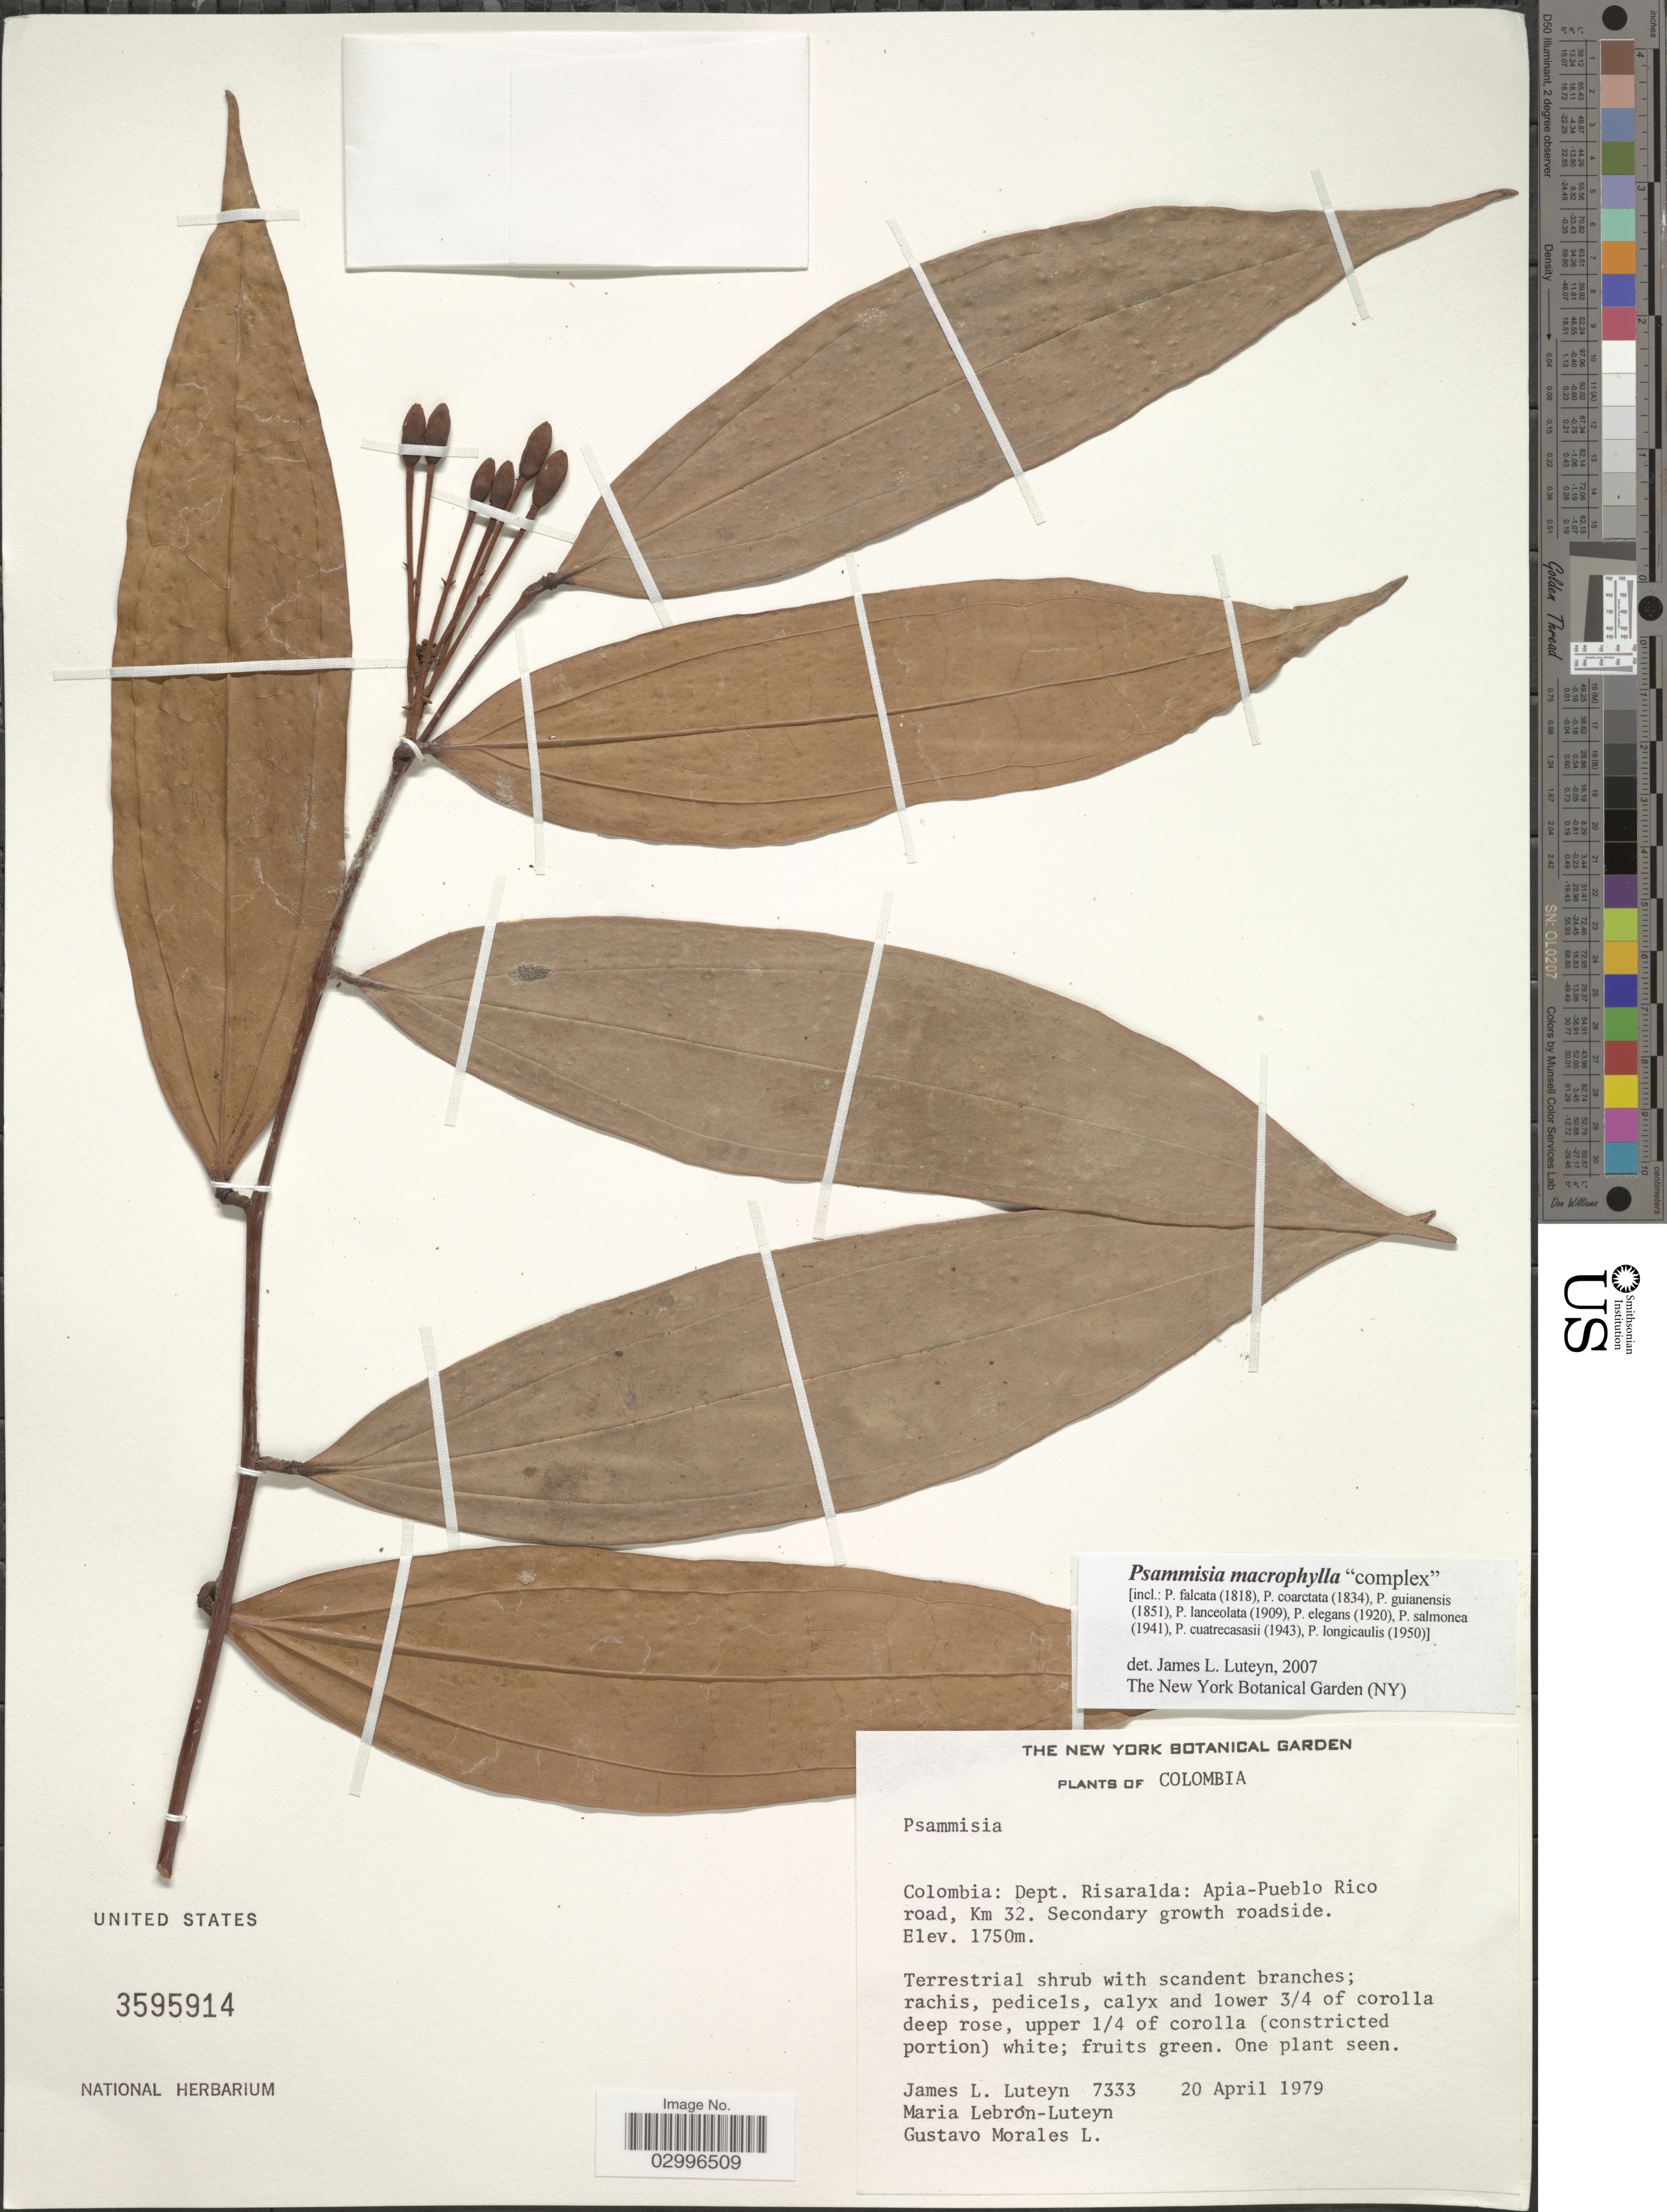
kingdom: Plantae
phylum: Tracheophyta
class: Magnoliopsida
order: Ericales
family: Ericaceae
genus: Psammisia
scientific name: Psammisia macrophylla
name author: (Kunth) Klotzsch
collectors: J. L. Luteyn, M. L. Lebrón-Luteyn & G. Morales L.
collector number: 7333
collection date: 1979-04-20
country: Colombia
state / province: Risaralda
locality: Dept. Risaralda: Apia-Pueblo Rico road, Km 32.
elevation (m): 1750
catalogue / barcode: US 3595914